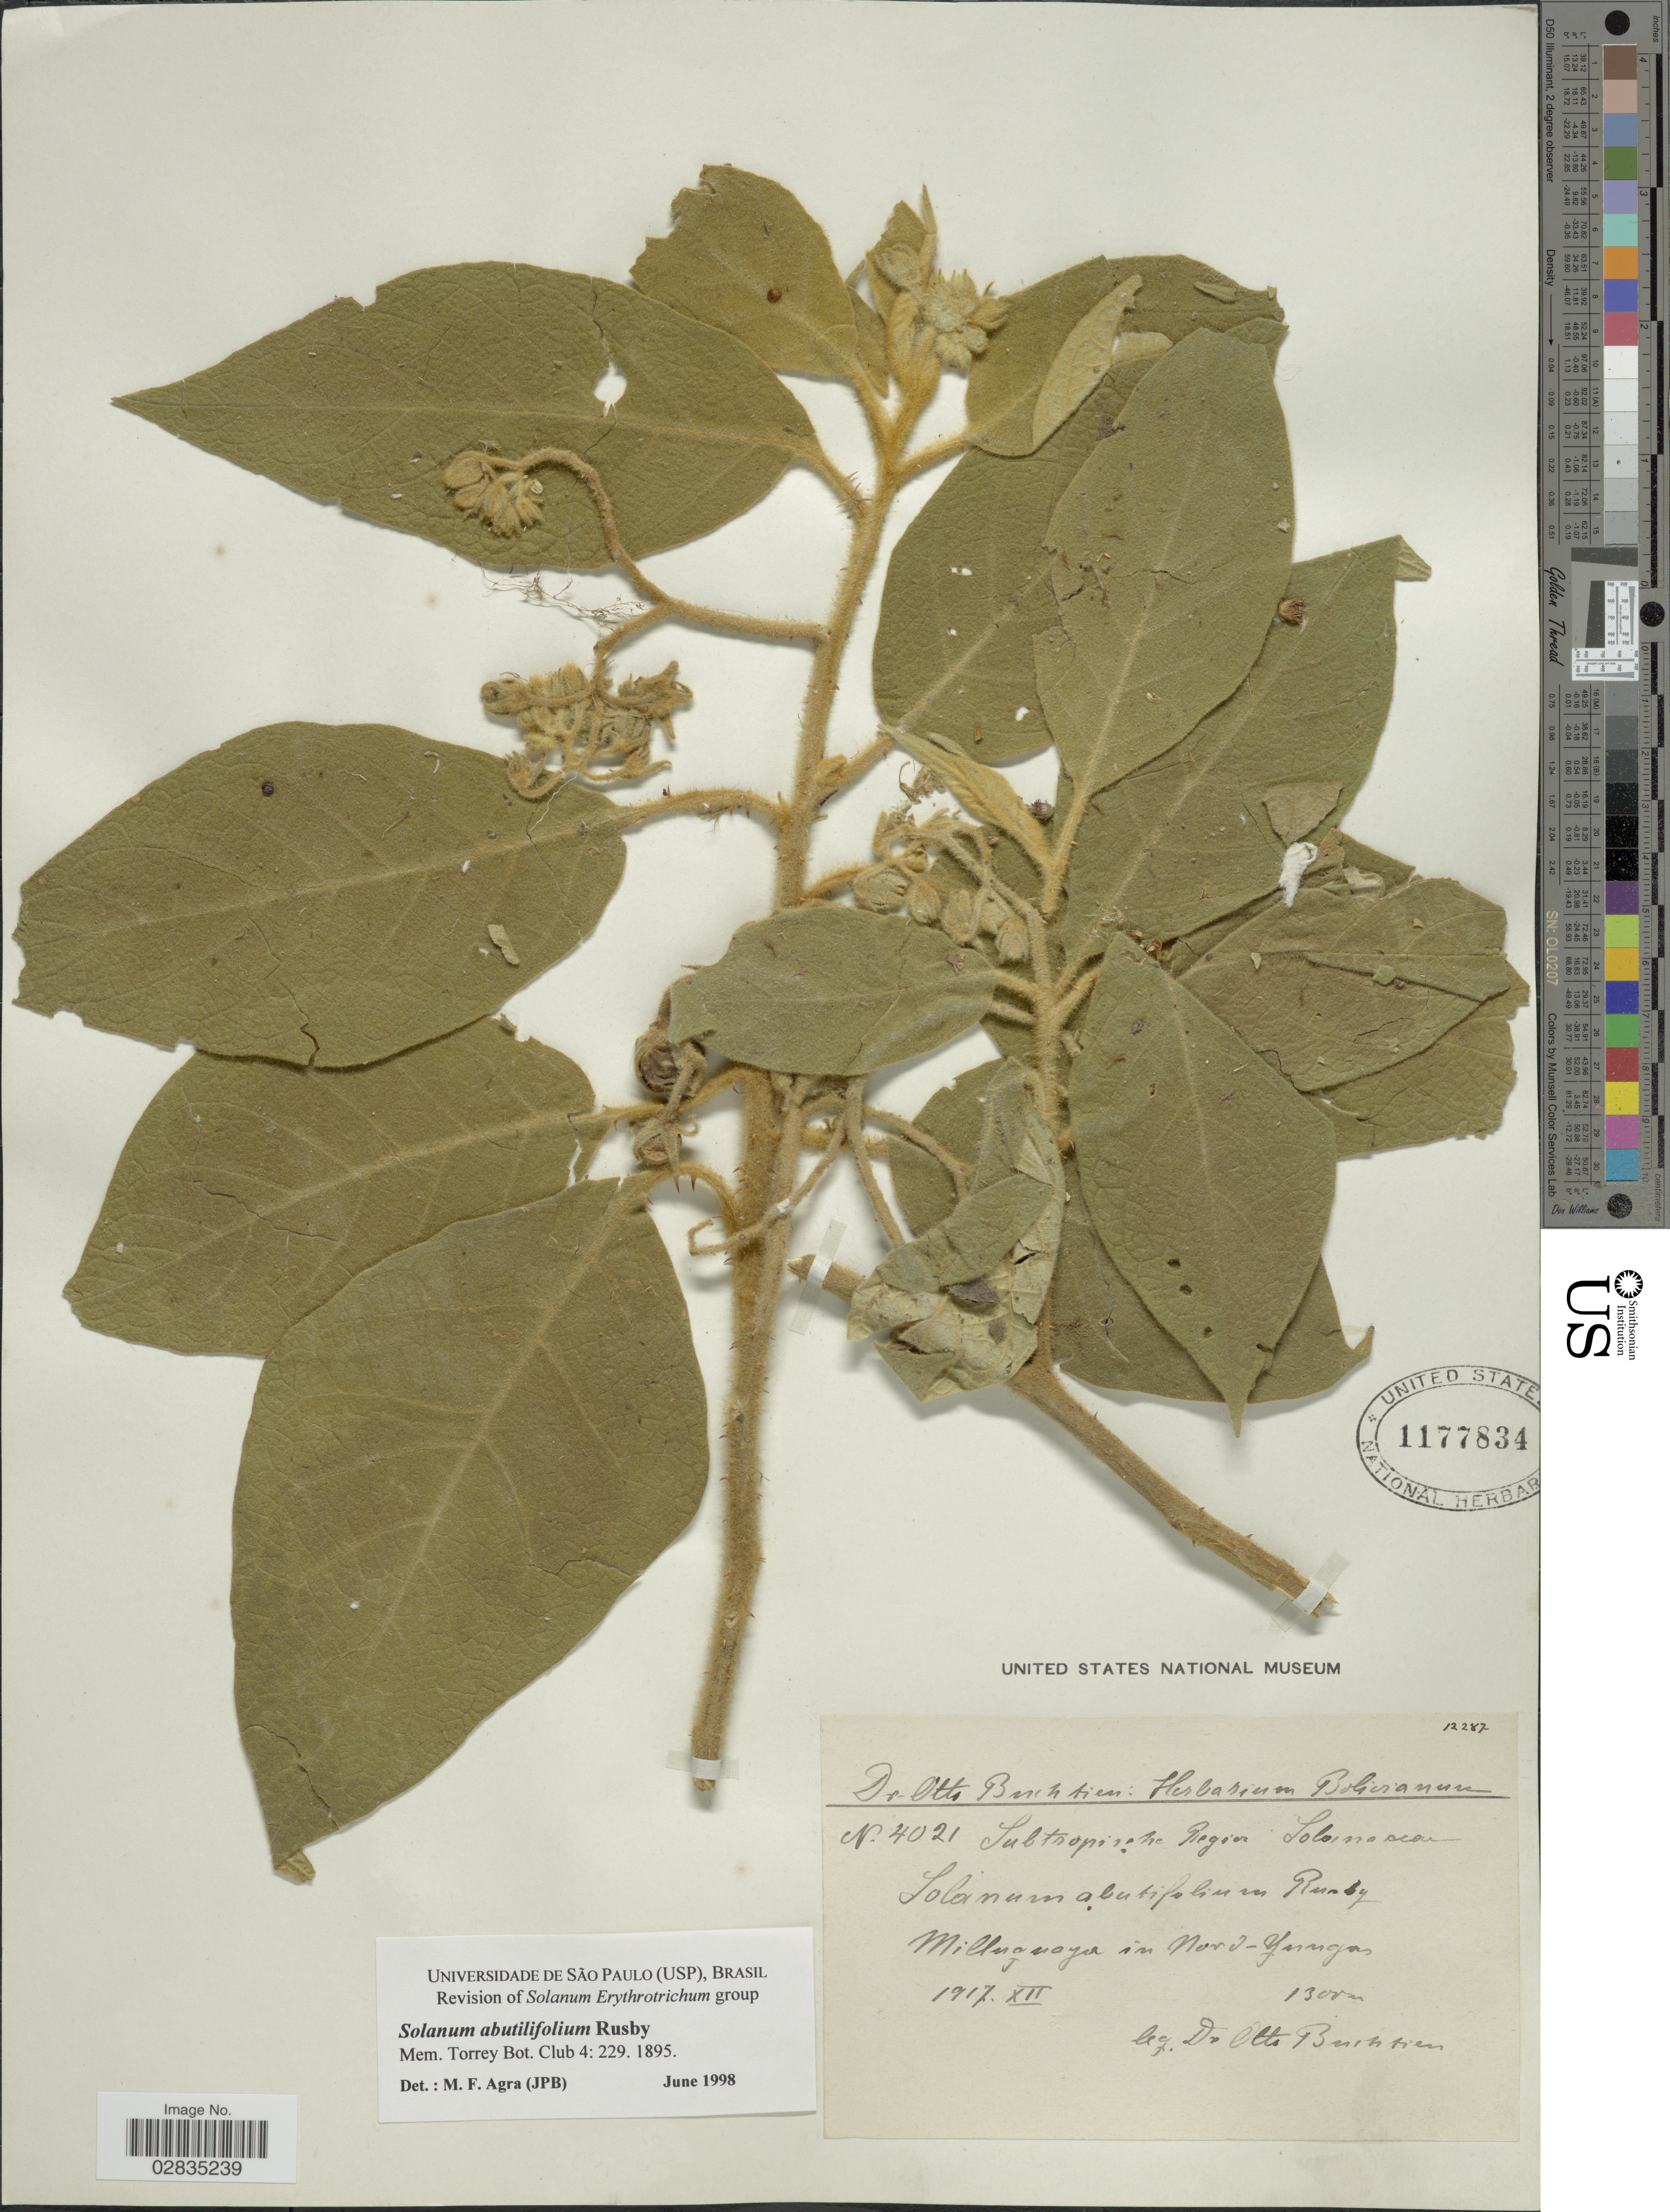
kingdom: Plantae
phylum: Tracheophyta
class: Magnoliopsida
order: Solanales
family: Solanaceae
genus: Solanum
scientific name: Solanum abutilifolium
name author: Rusby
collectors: O. Buchtien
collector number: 4021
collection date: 1917-12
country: Bolivia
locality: Milluguaya in Nord-Yungas.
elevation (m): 1300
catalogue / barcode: US 1177834